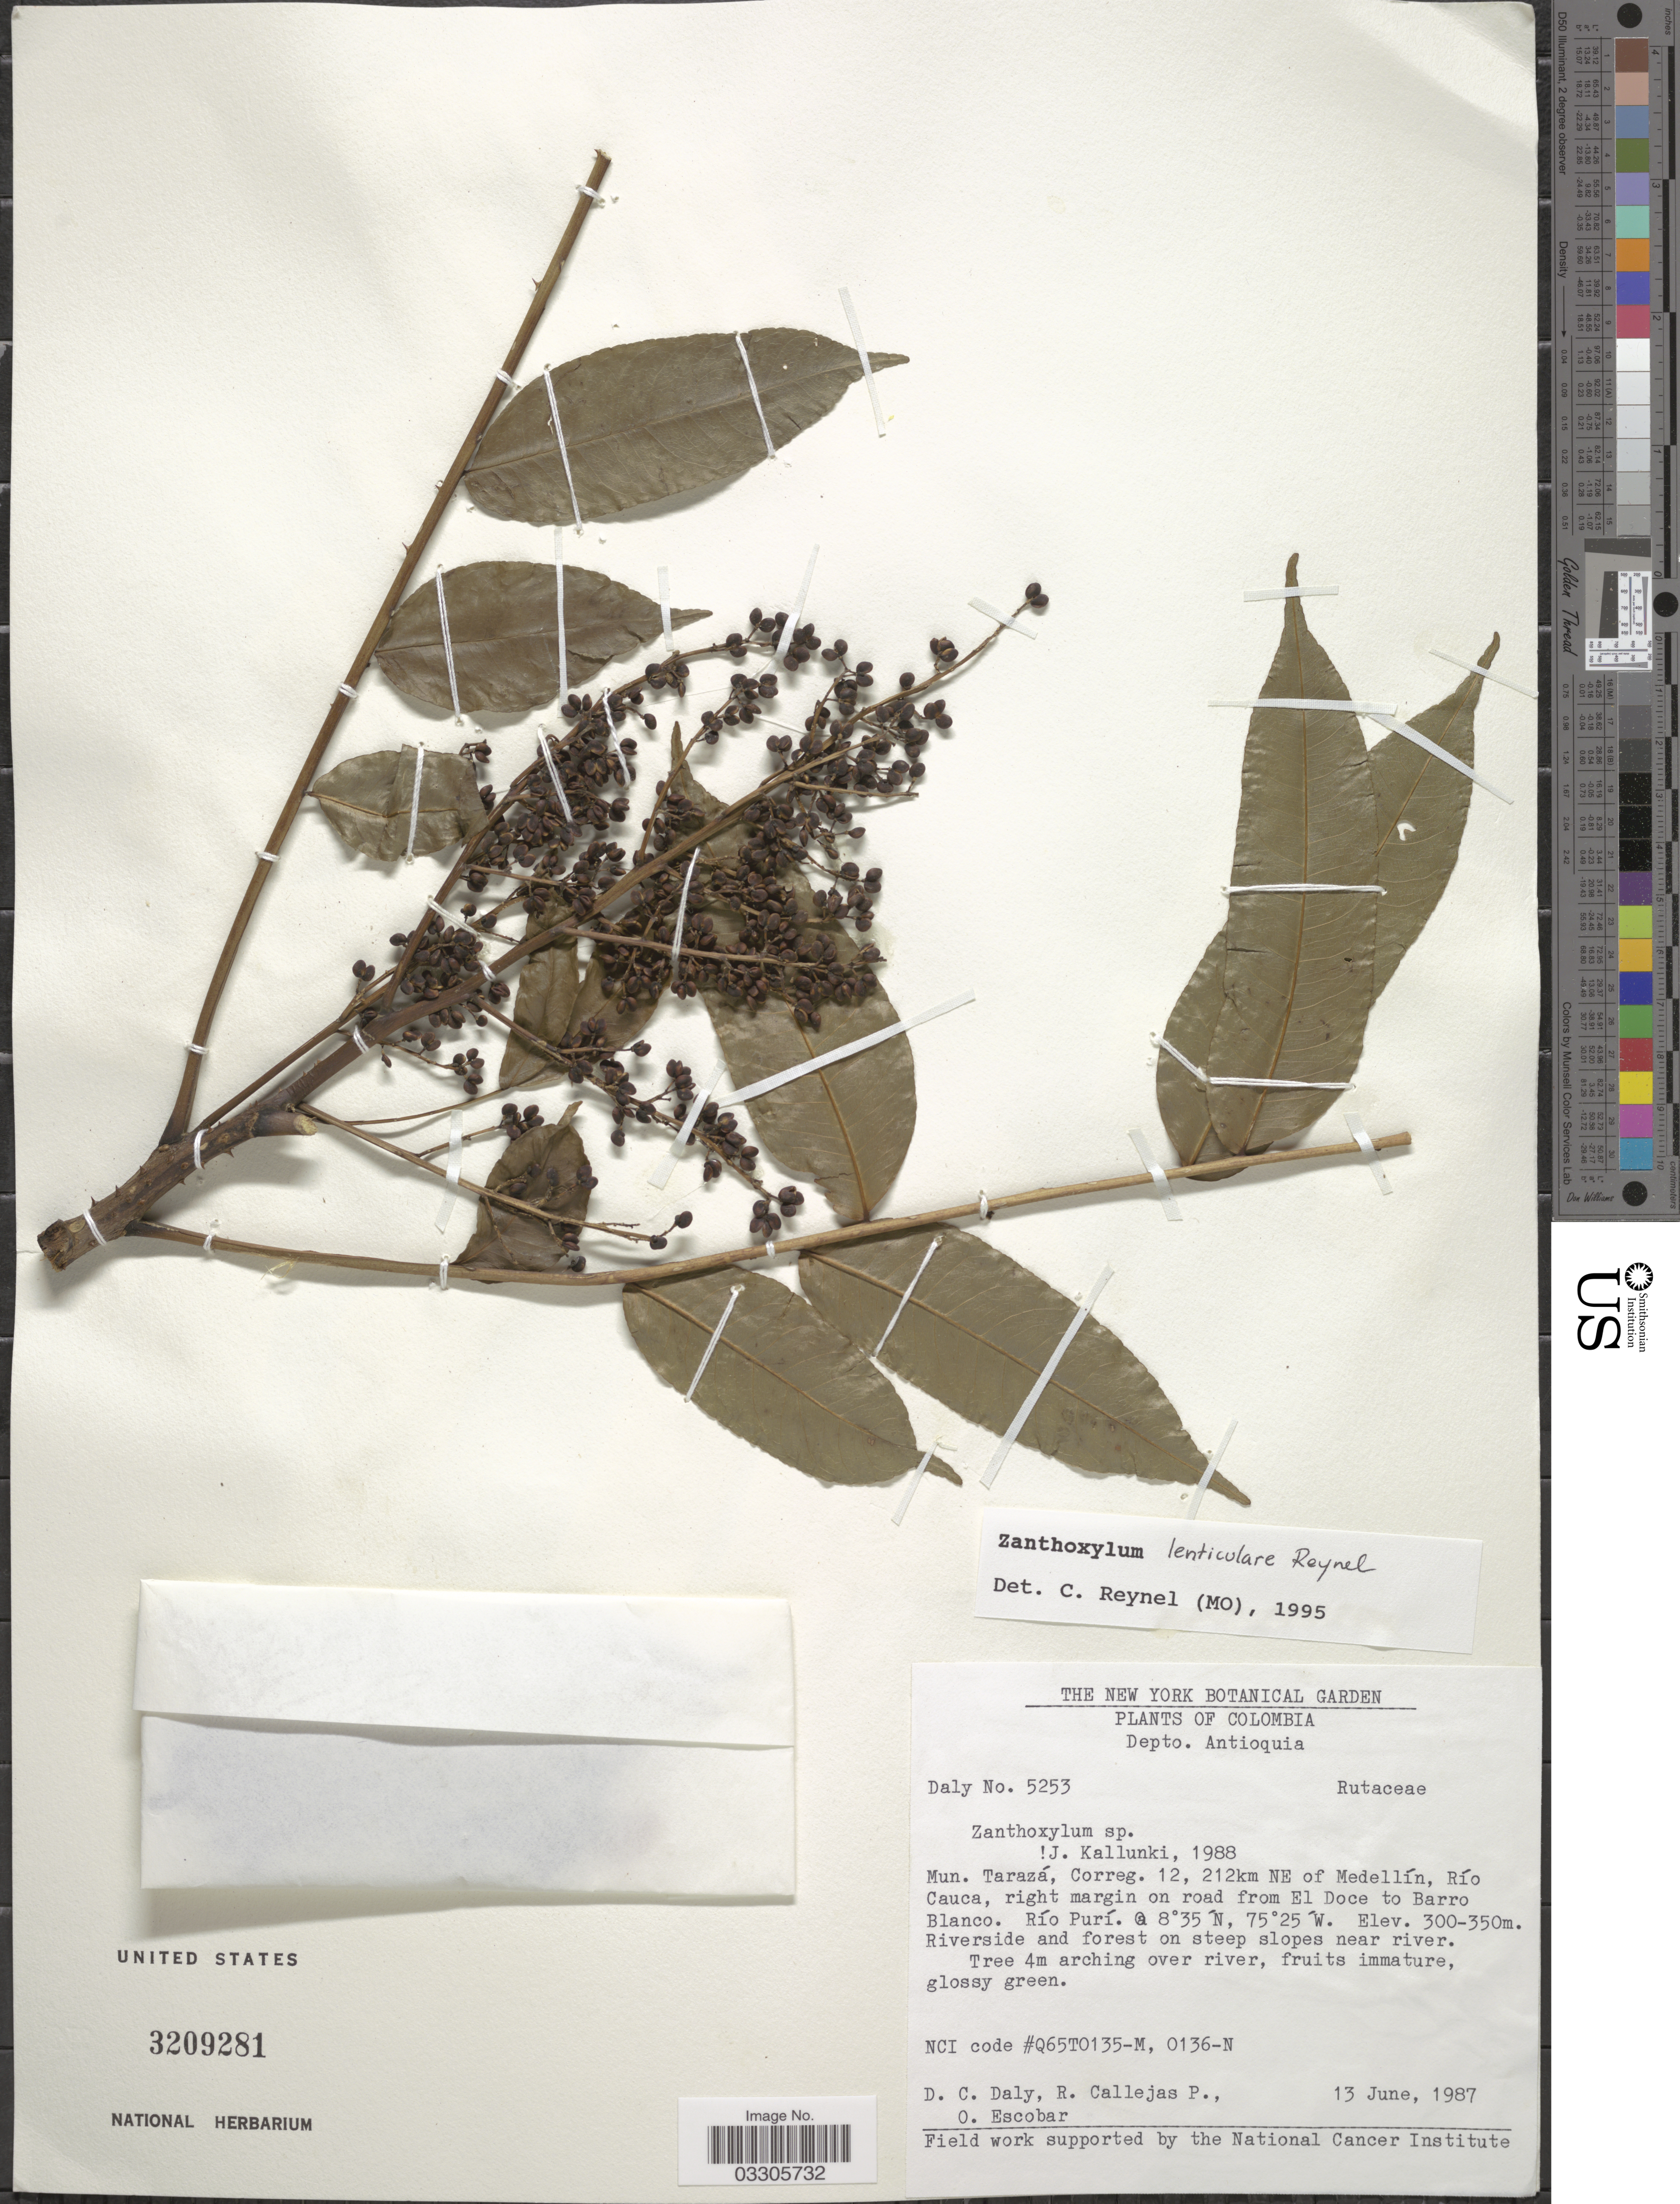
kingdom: Plantae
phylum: Tracheophyta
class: Magnoliopsida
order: Sapindales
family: Rutaceae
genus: Zanthoxylum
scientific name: Zanthoxylum lenticulare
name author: Reynel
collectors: D. C. Daly, R. Callejas & O. Escobar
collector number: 5253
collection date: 1987-06-13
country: Colombia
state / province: Antioquia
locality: Depto. Antioquia, Mun. Tarazá, Correg. 12, 212km NE of Medellín, Río Cauca, right margin on road from El Doce to Barro Blanco. Río Puri.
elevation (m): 300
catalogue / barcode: US 3209281